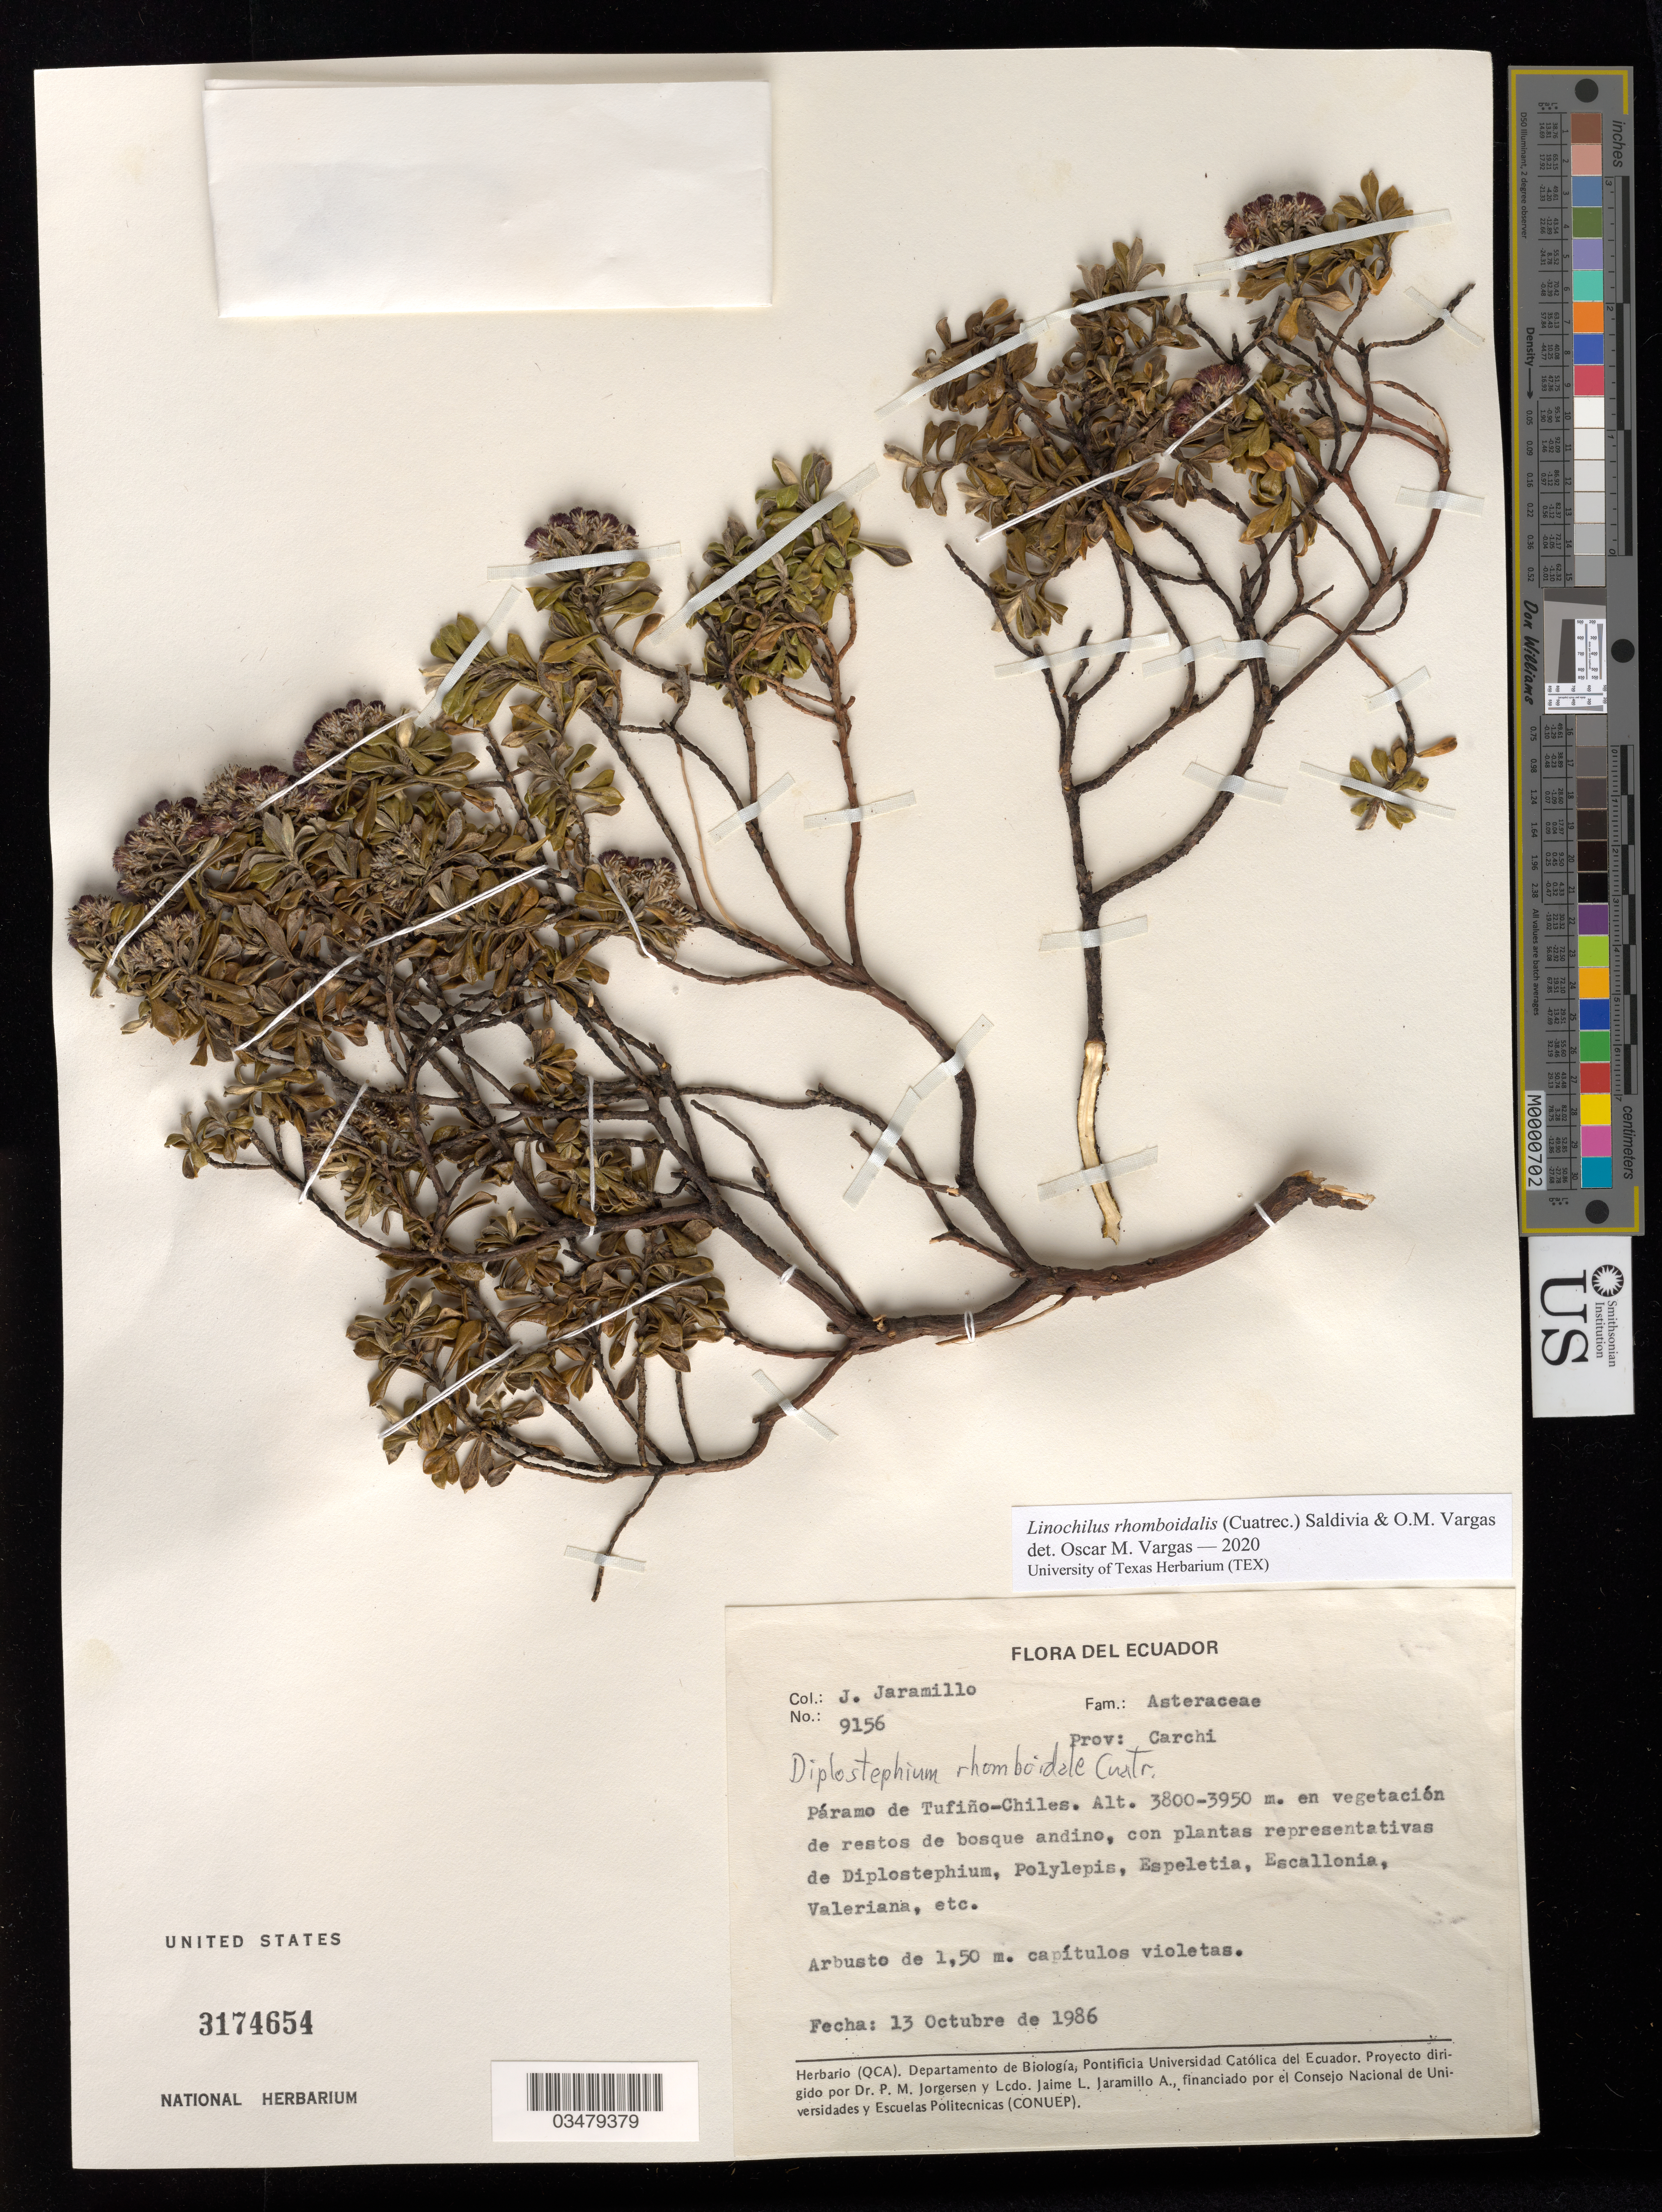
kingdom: Plantae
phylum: Tracheophyta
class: Magnoliopsida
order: Asterales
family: Asteraceae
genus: Linochilus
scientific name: Linochilus rhomboidalis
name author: (Cuatrec.) Saldivia & O.M. Vargas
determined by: Vargas, Oscar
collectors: J. Jaramillo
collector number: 9156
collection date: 1986-10-13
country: Ecuador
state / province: Carchi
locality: Páramo de Tufiño-Chiles.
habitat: Vegetacion de restos de bosque andino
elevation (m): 3800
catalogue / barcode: US 3174654